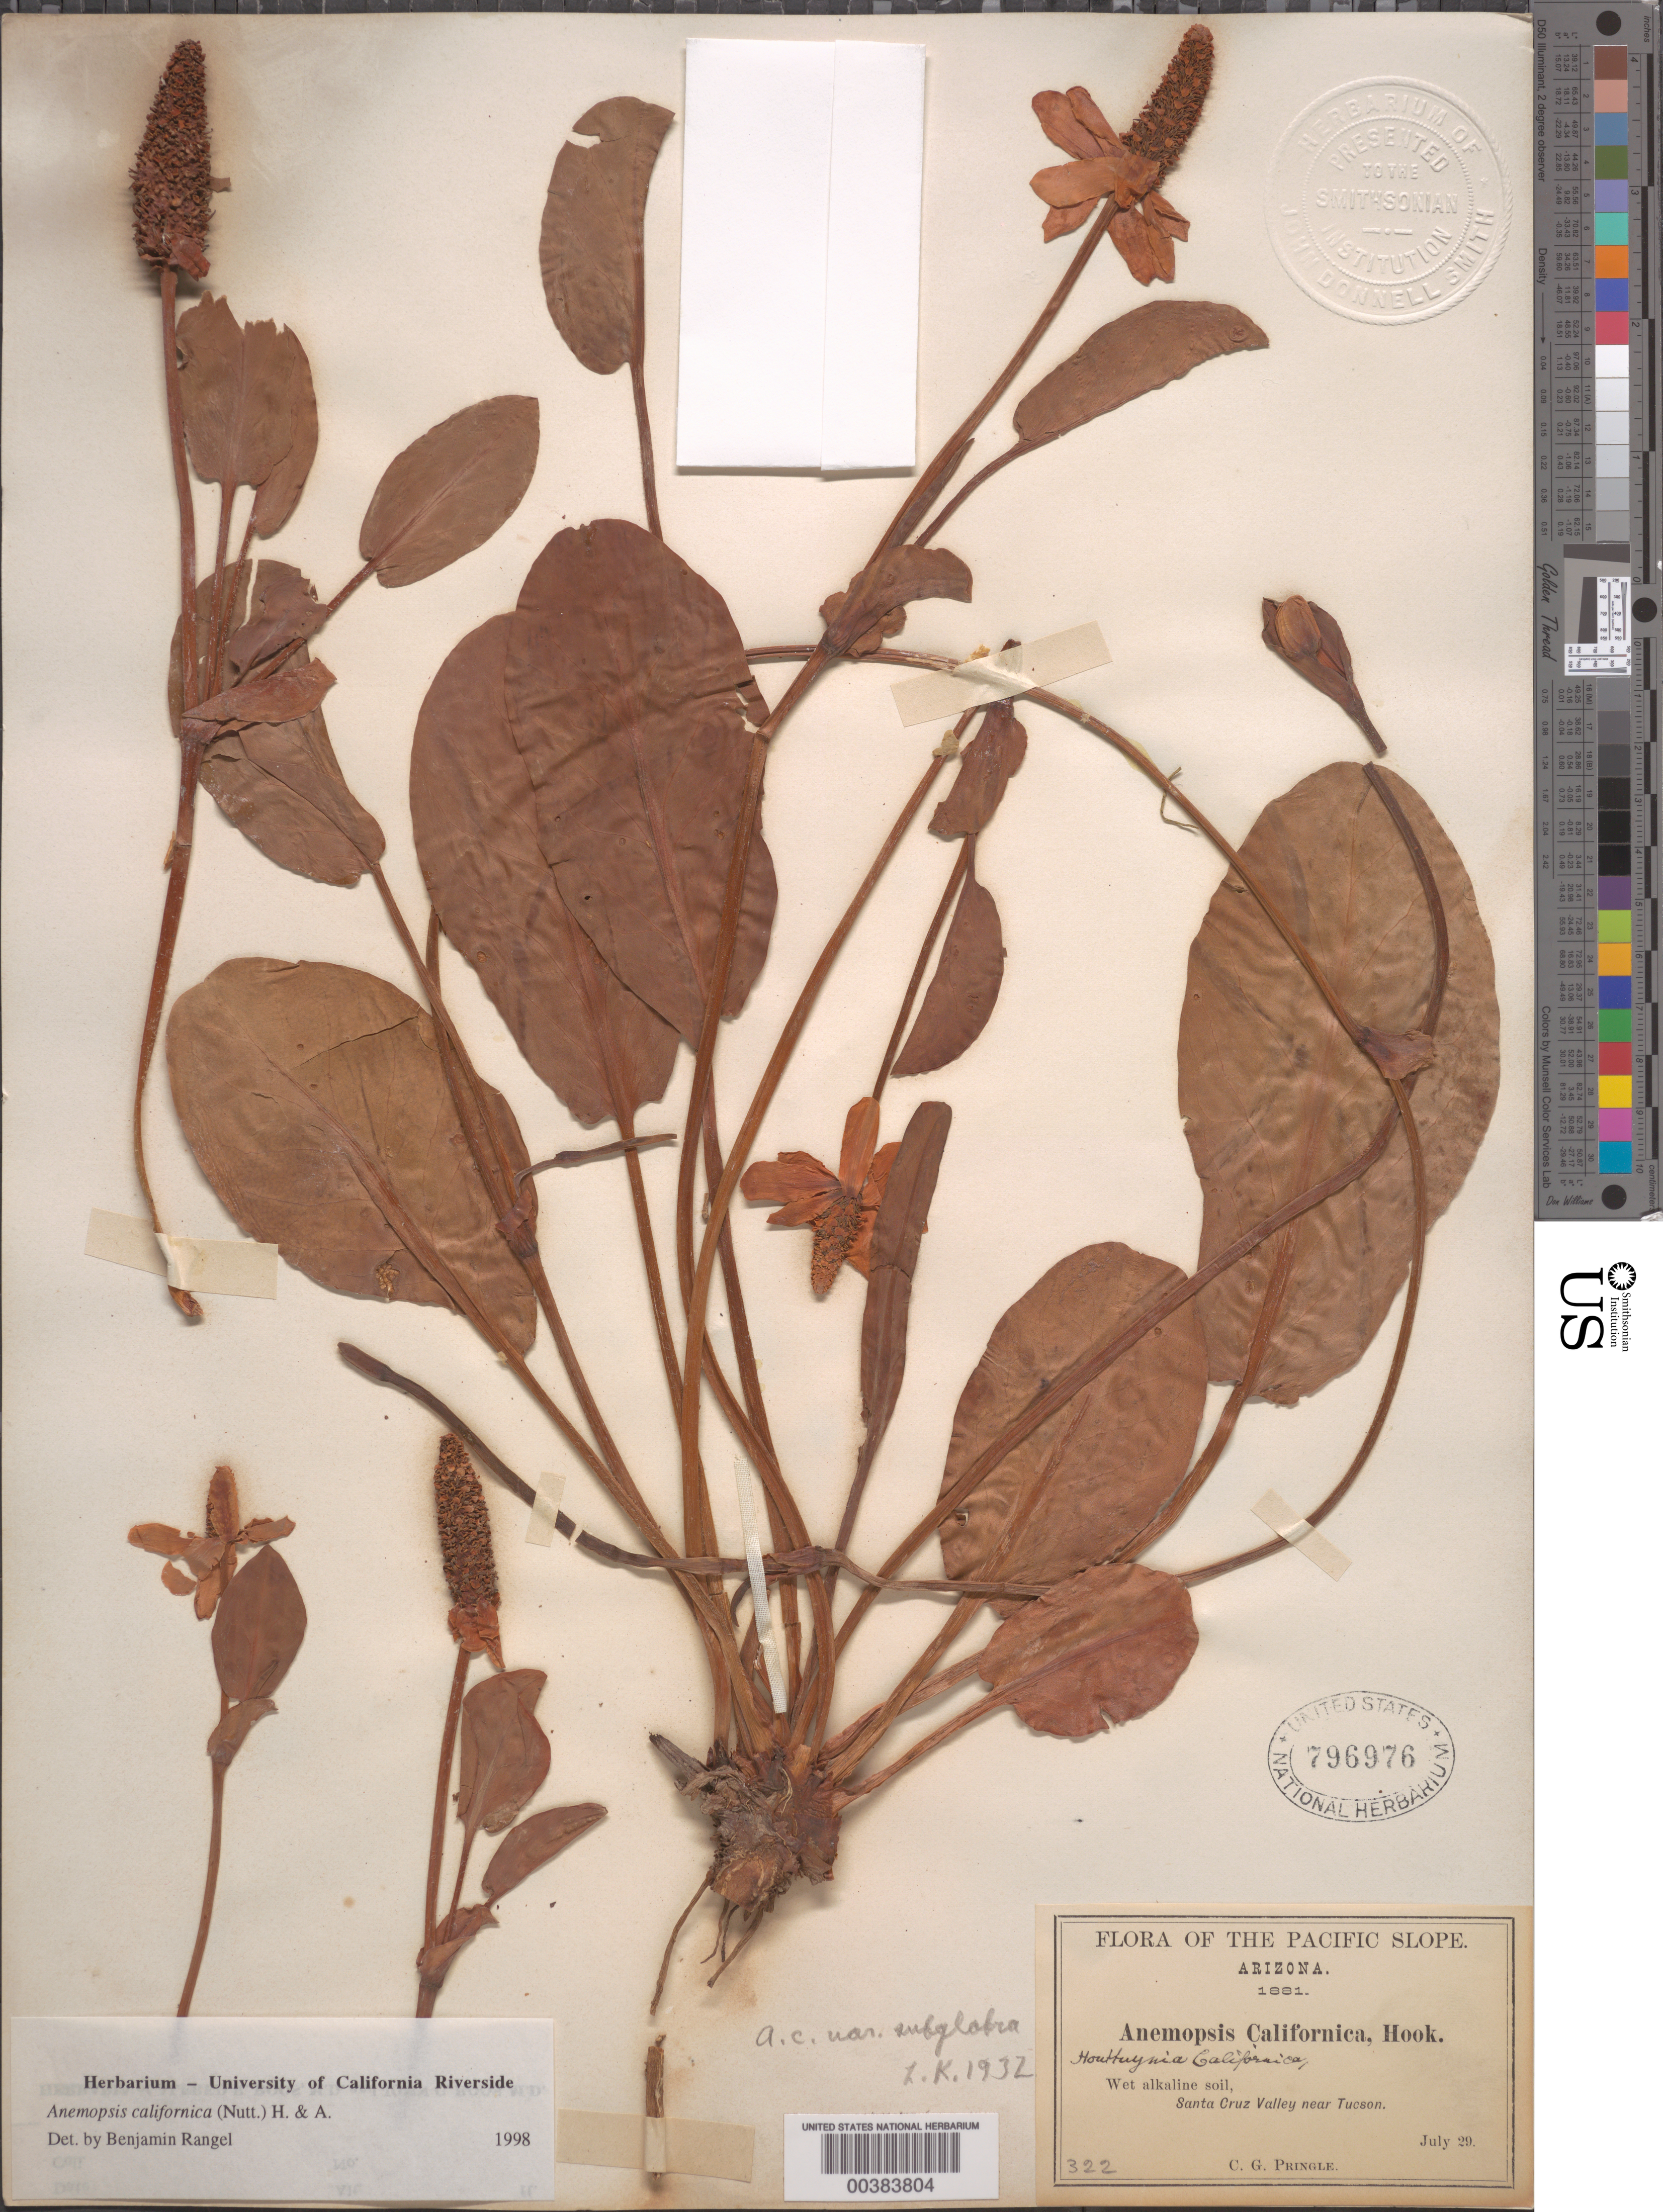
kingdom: Plantae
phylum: Tracheophyta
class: Magnoliopsida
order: Piperales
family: Saururaceae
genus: Anemopsis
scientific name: Anemopsis californica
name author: (Nutt.) Hook. & Arn.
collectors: C. G. Pringle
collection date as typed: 29 Jul 1881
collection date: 1881-07-29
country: United States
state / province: Arizona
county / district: Pima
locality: Santa cruz valley near tucson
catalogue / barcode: US 796976-2